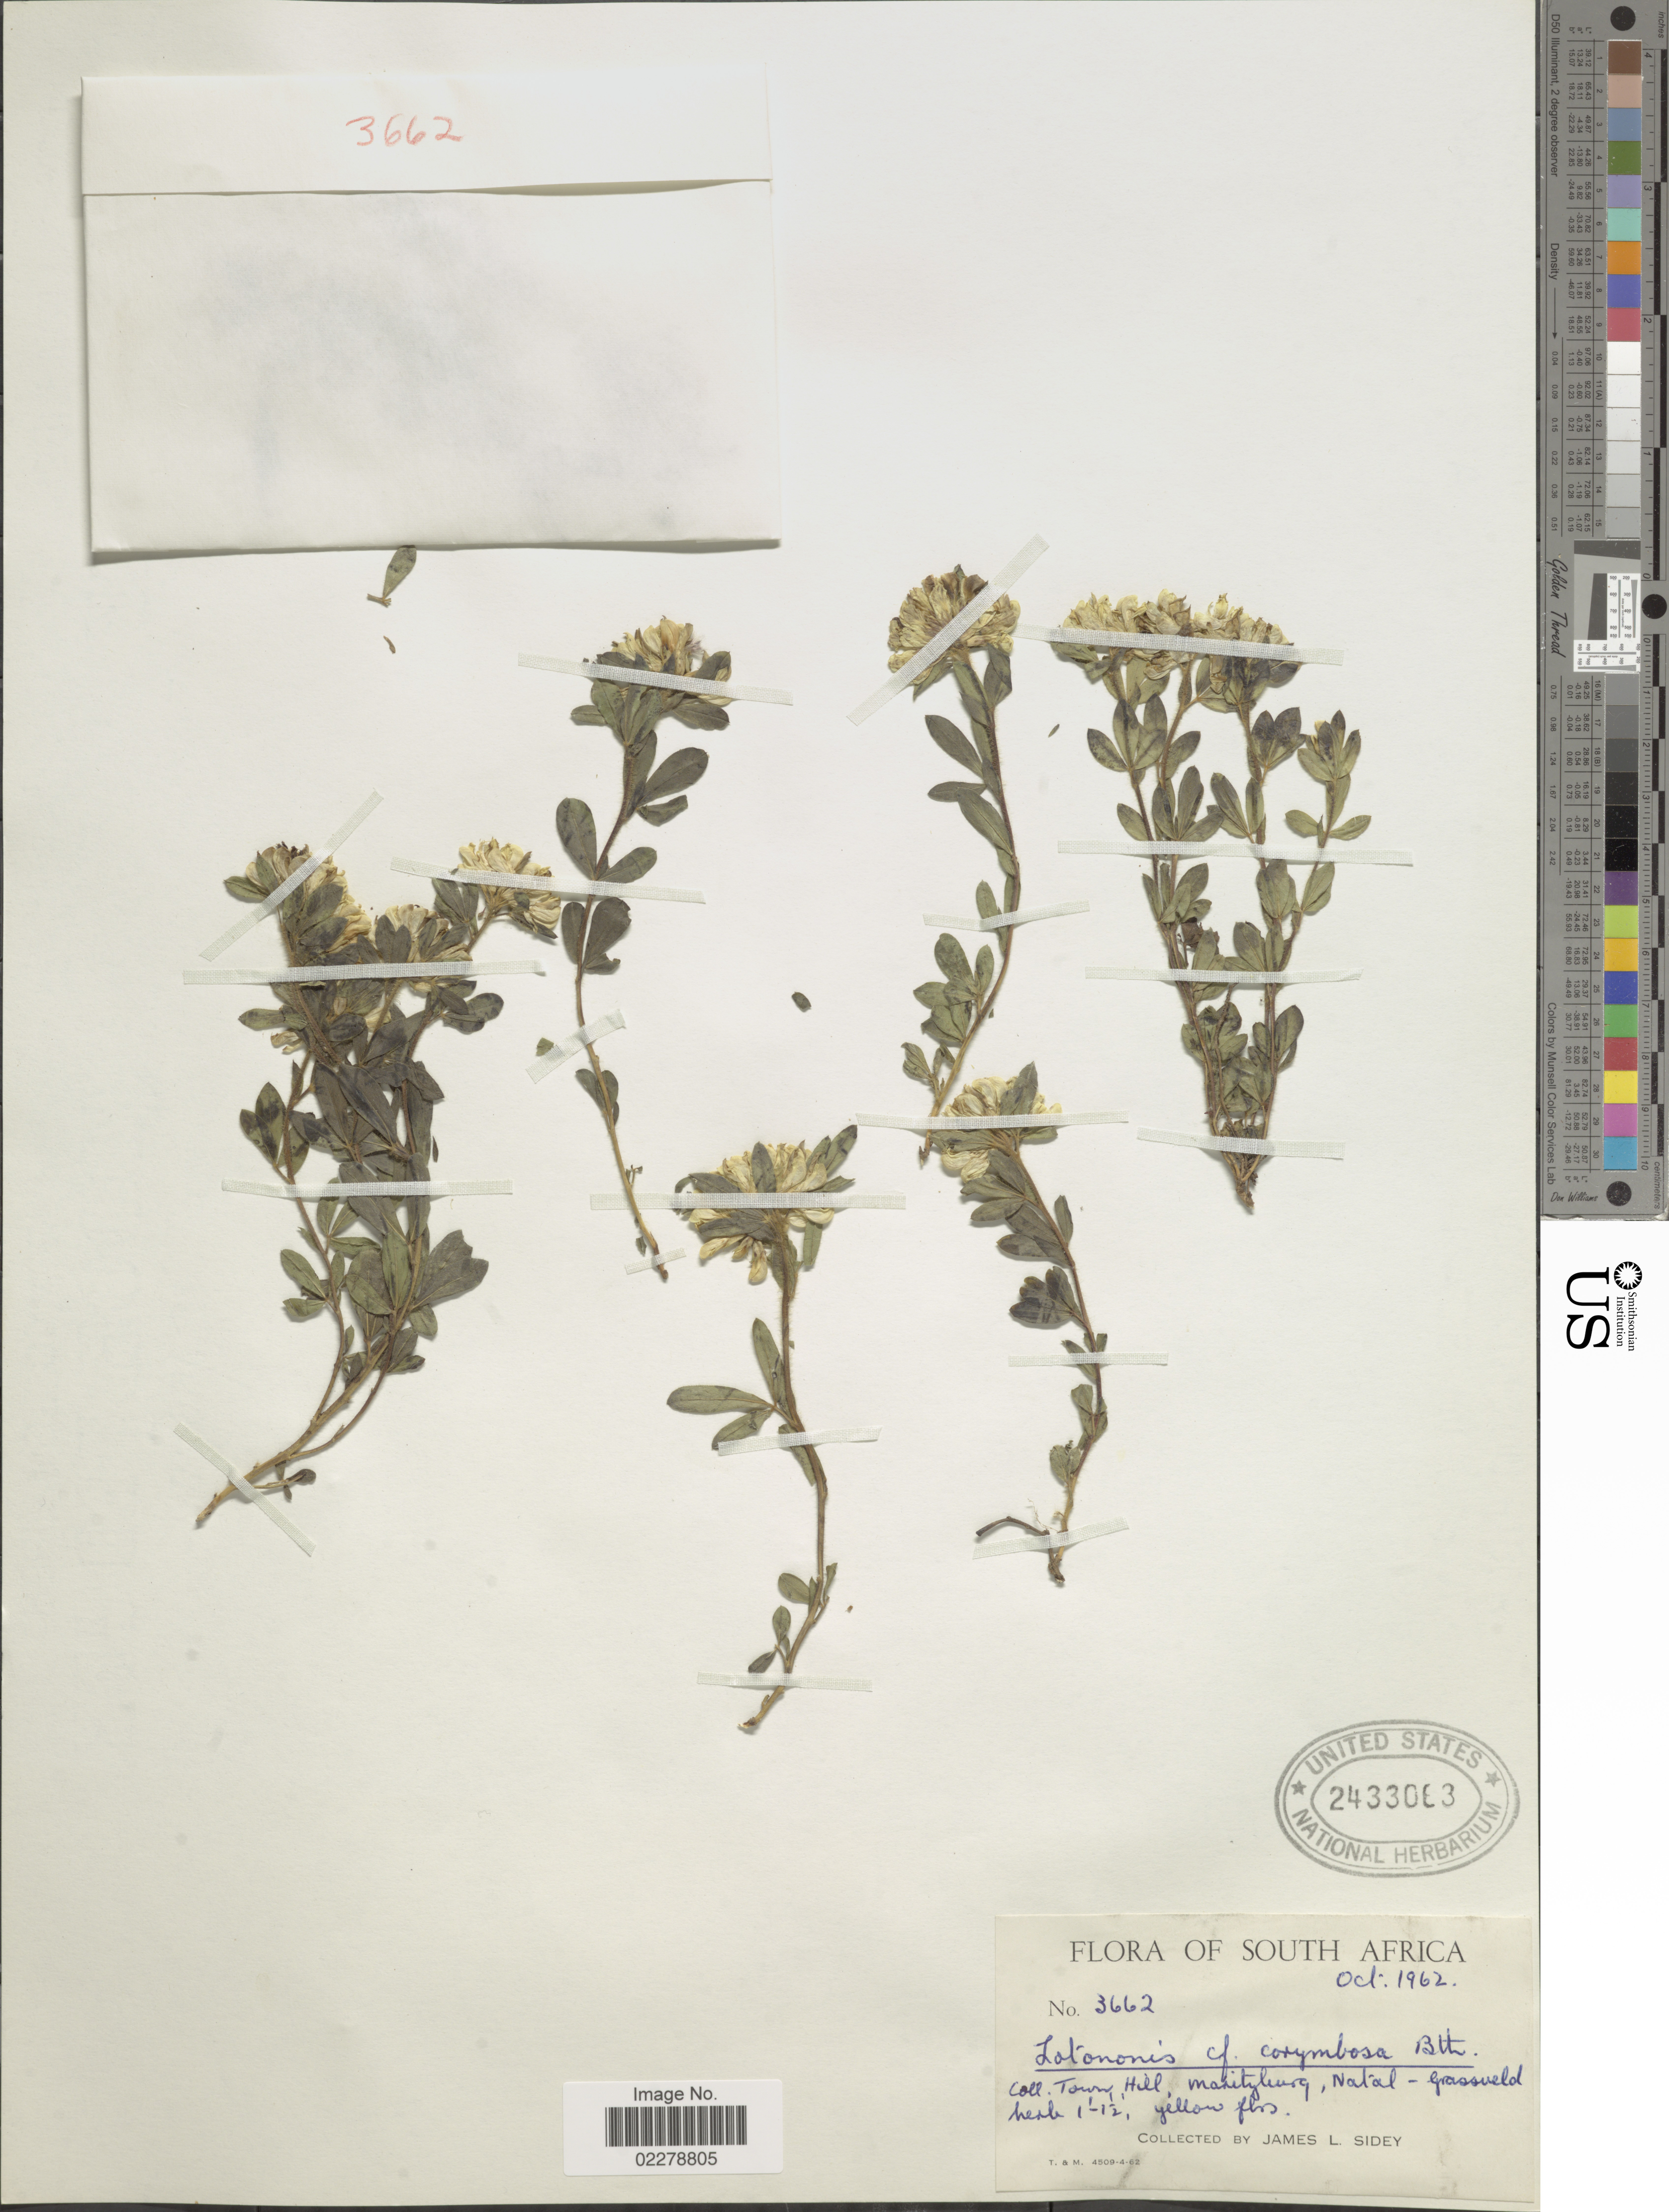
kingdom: Plantae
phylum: Tracheophyta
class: Magnoliopsida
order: Fabales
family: Fabaceae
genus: Lotononis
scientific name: Lotononis corymbosa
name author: Benth.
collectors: J. L. Sidey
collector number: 3662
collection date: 1962-10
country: South Africa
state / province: KwaZulu-Natal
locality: Town Hill, Maritzburg, Natal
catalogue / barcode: US 2433063